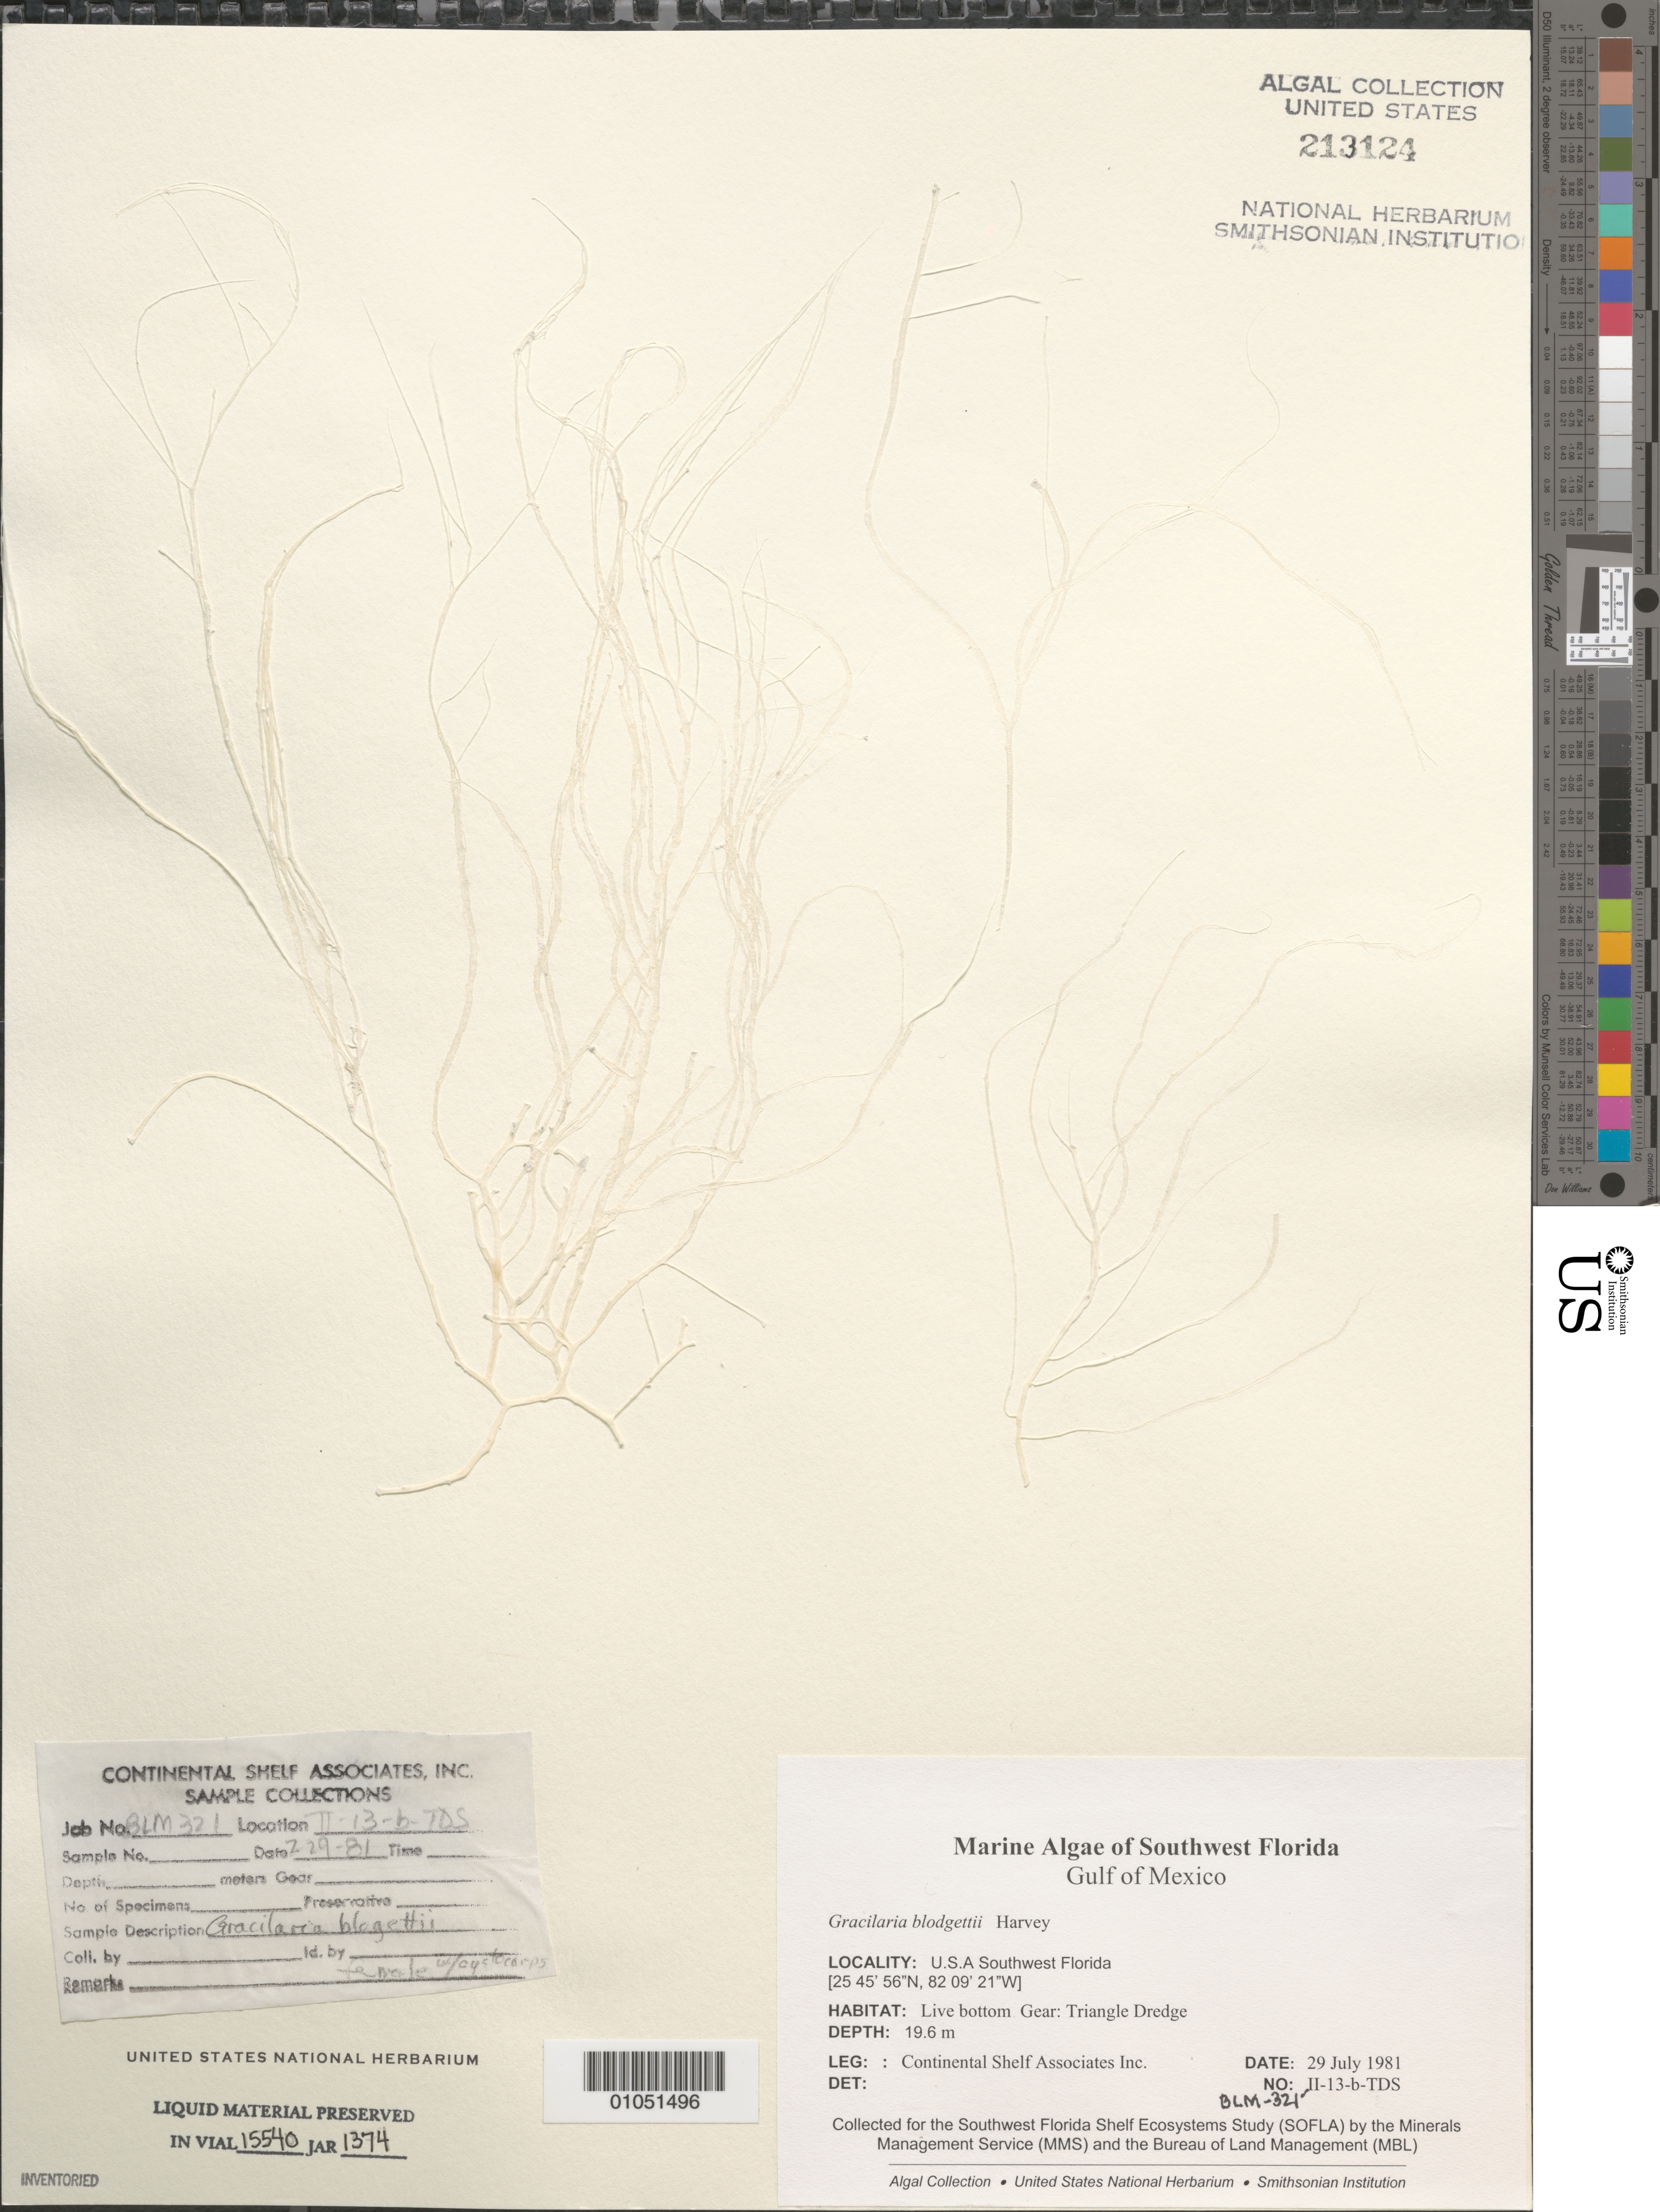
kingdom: Plantae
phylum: Rhodophyta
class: Florideophyceae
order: Gracilariales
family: Gracilariaceae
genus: Gracilaria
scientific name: Gracilaria blodgettii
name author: Harv.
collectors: Continental Shelf Associates for the MMS/BLM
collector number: BLM-321-II-13-B-TDS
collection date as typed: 29 Jul 1981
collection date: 1981-07-29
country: United States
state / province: Florida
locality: Gulf of Mexico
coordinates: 25 45'56"N, 82 09'21"W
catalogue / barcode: US 213124